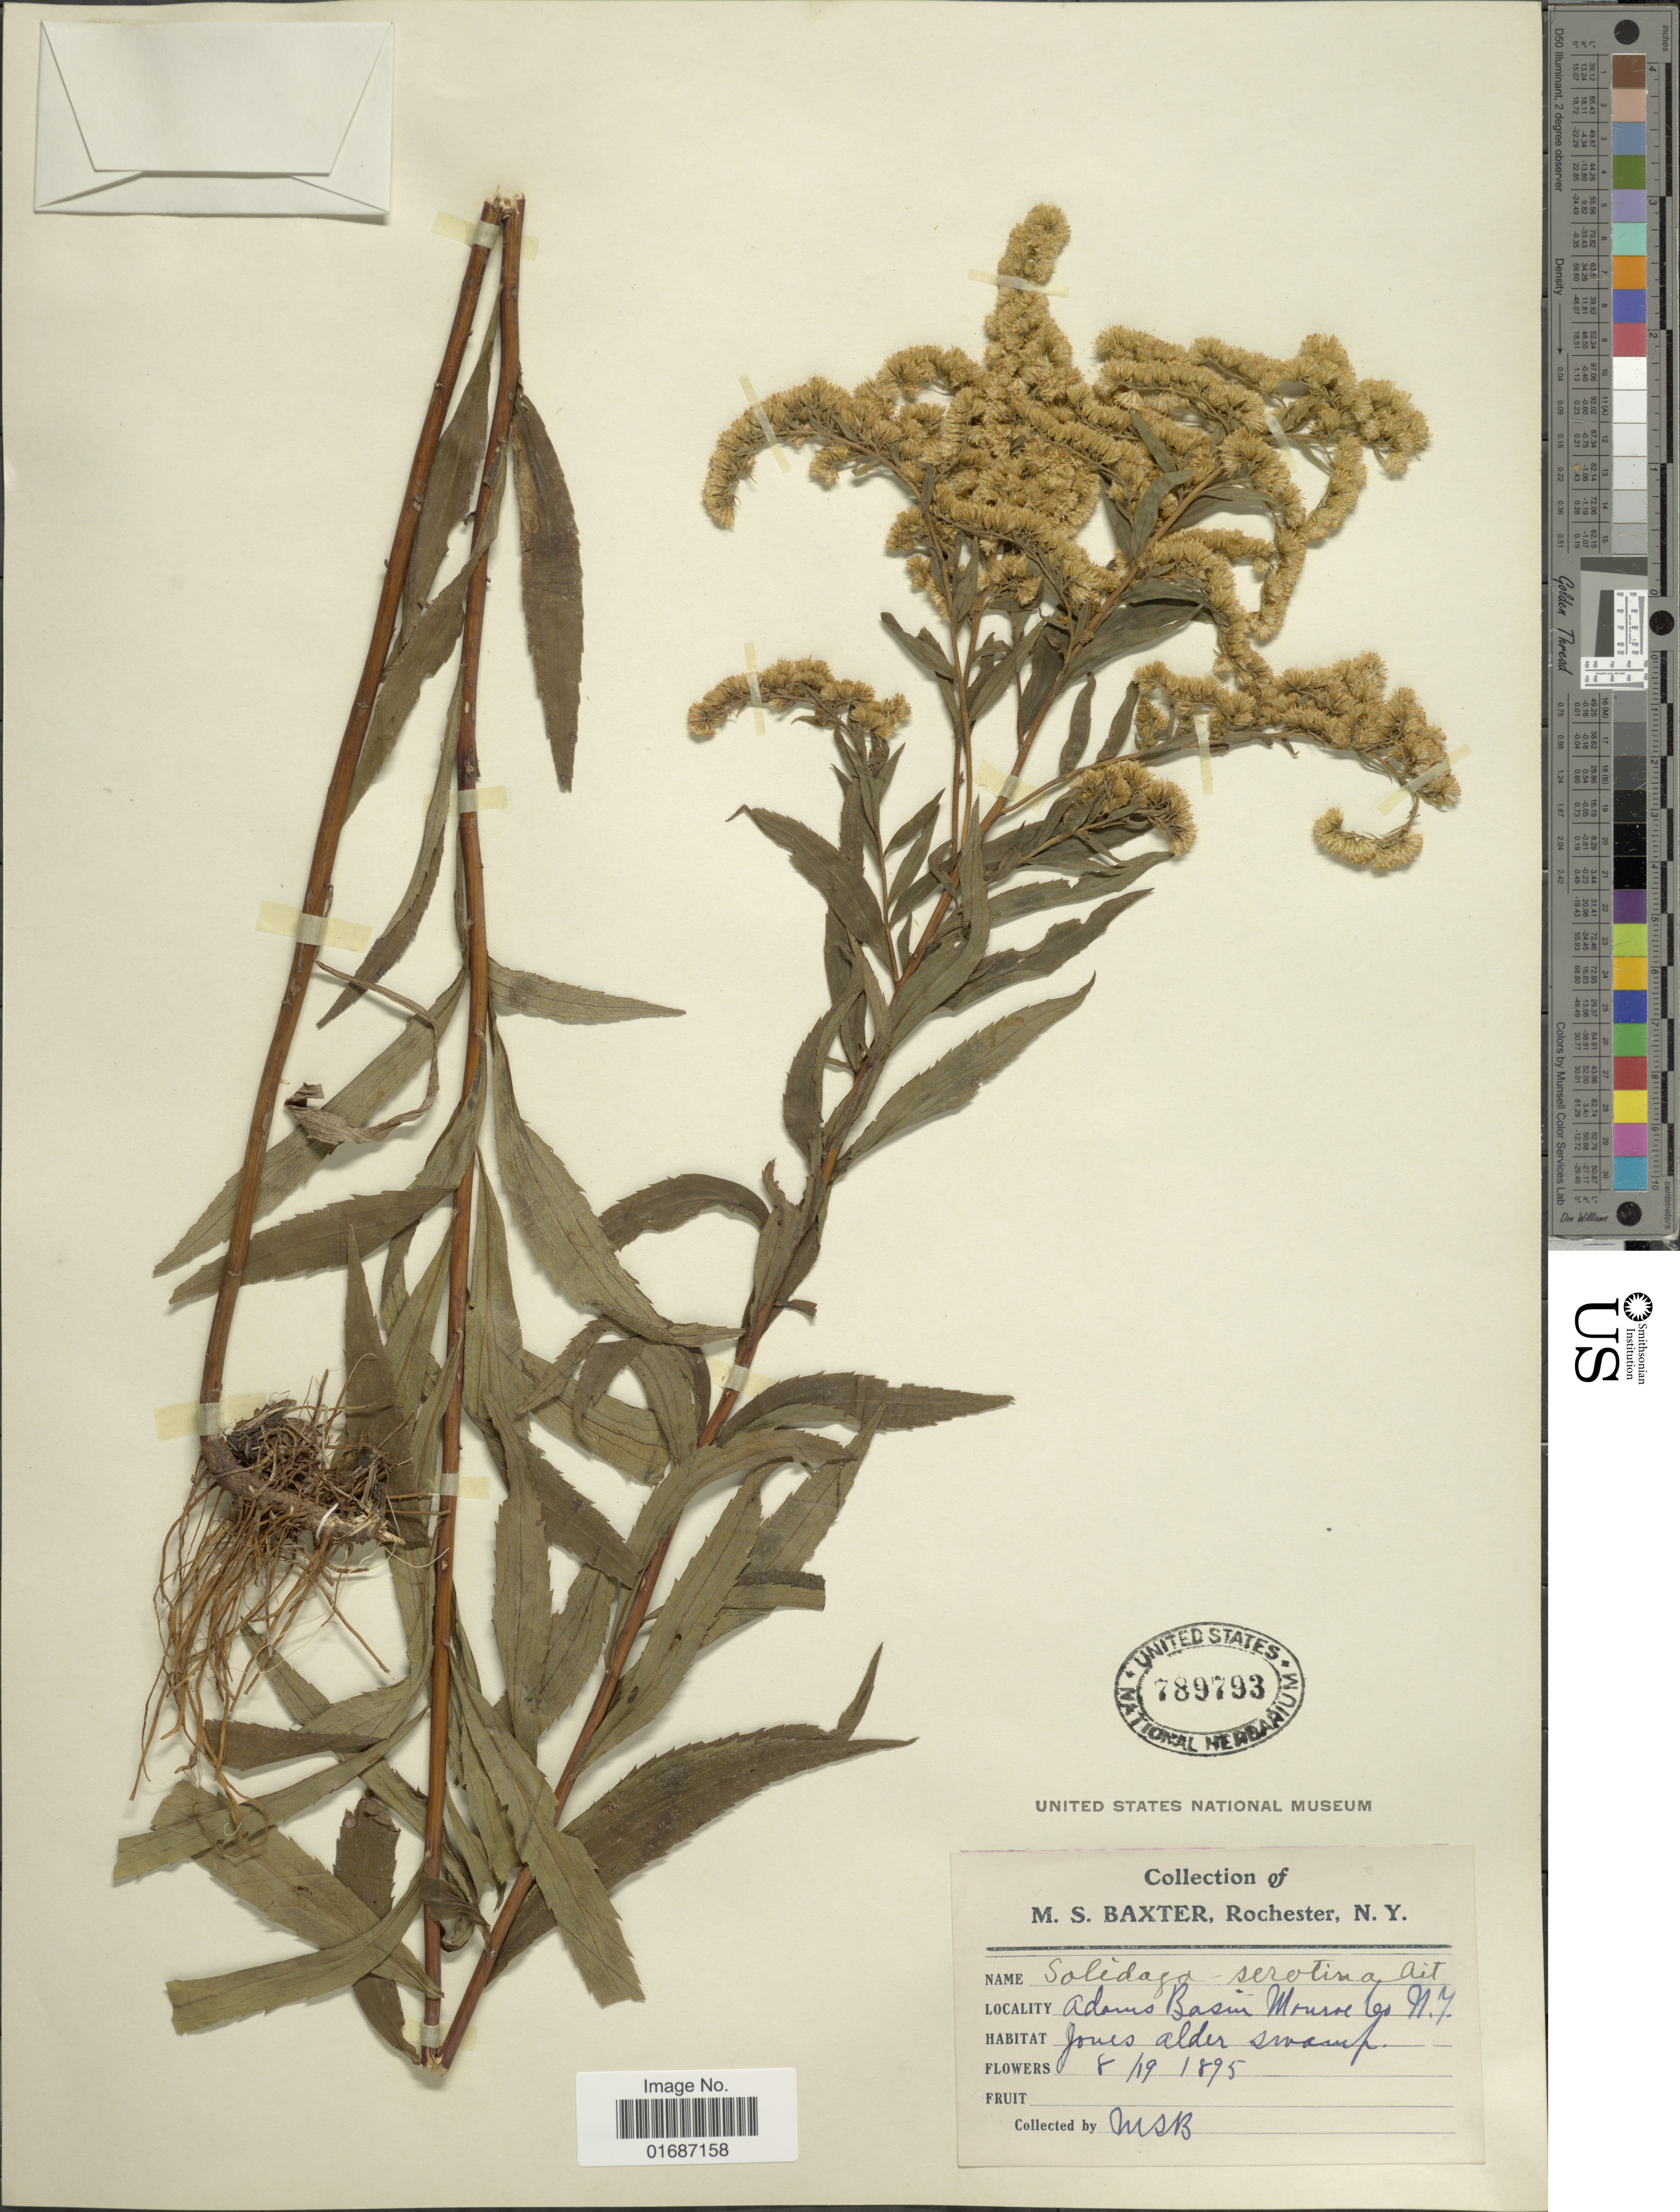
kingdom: Plantae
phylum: Tracheophyta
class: Magnoliopsida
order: Asterales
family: Asteraceae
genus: Solidago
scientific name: Solidago gigantea var. leiophylla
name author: Fernald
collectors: M. Baxter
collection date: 1895-08-19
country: United States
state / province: New York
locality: Adams Basin Monroe Co., Jones Alder Swamp. N.Y.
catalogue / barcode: US 789793